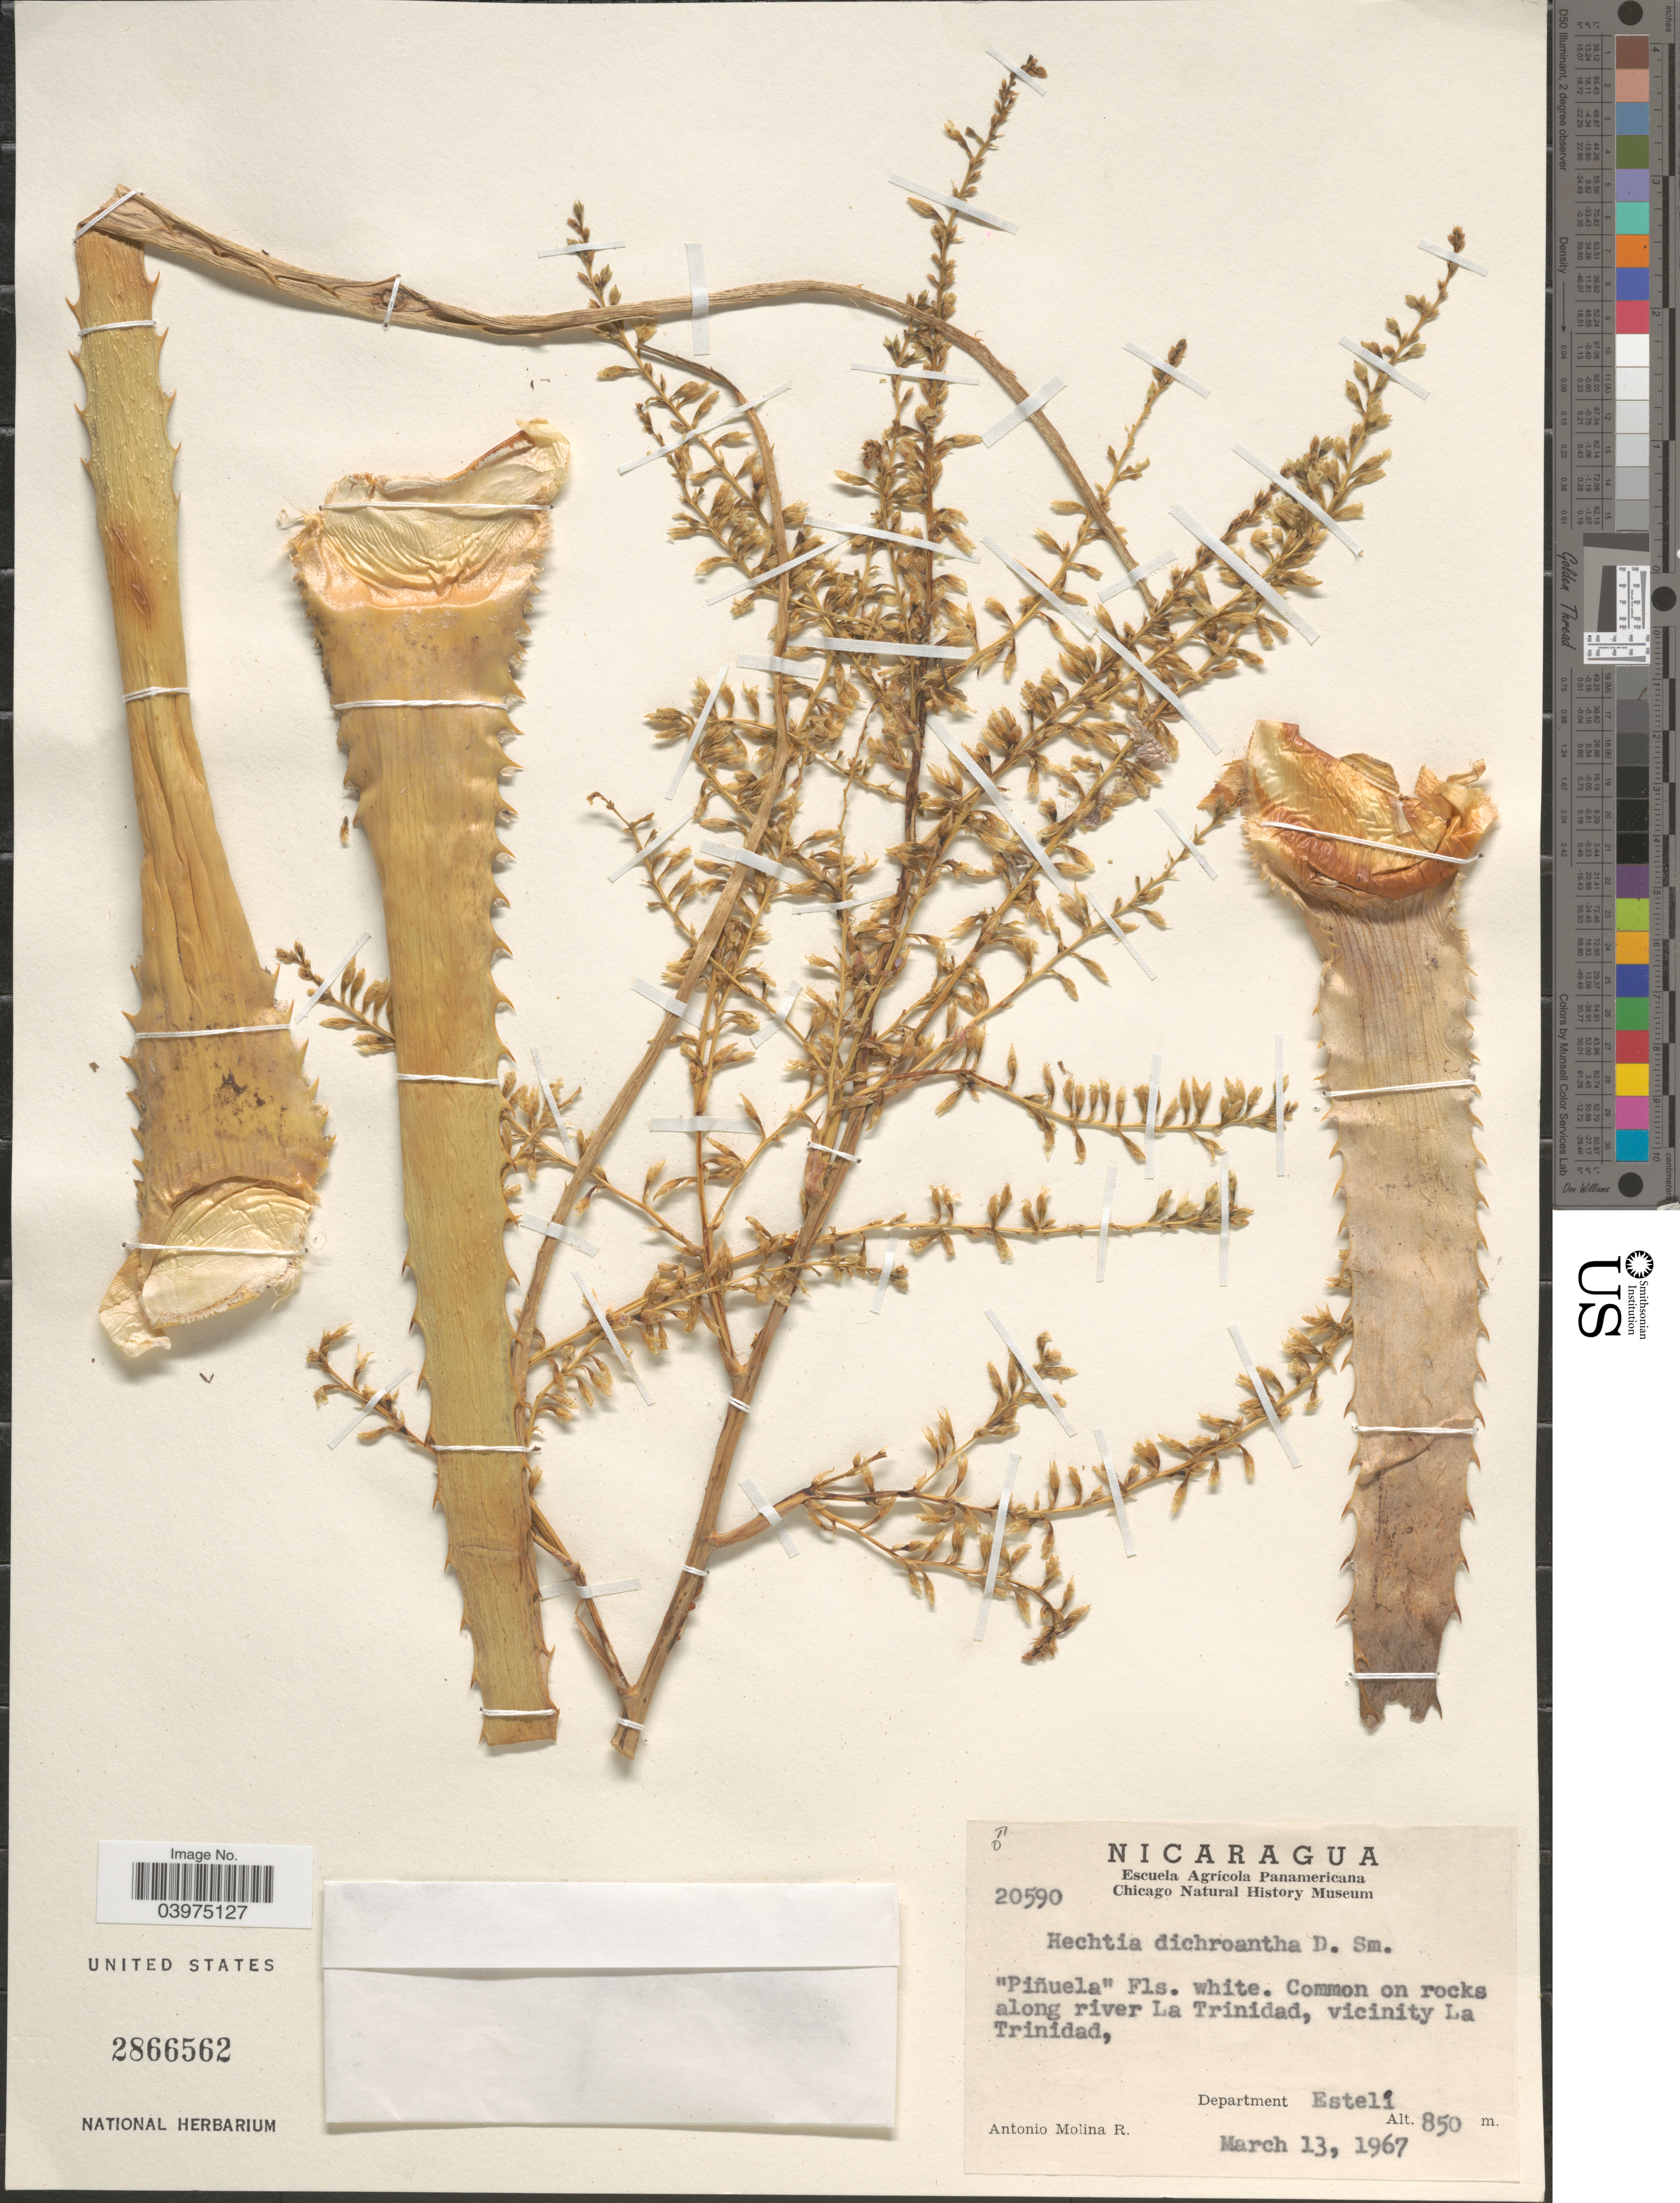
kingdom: Plantae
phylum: Tracheophyta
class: Liliopsida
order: Poales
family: Bromeliaceae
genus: Hechtia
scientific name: Hechtia dichroantha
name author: Donn. Sm.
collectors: A. Molina R.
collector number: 20590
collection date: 1967-03-13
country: Nicaragua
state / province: Esteli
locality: Along river La Trinidad, vicinity La Trinidad, Department Estelí.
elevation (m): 850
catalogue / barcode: US 2866562